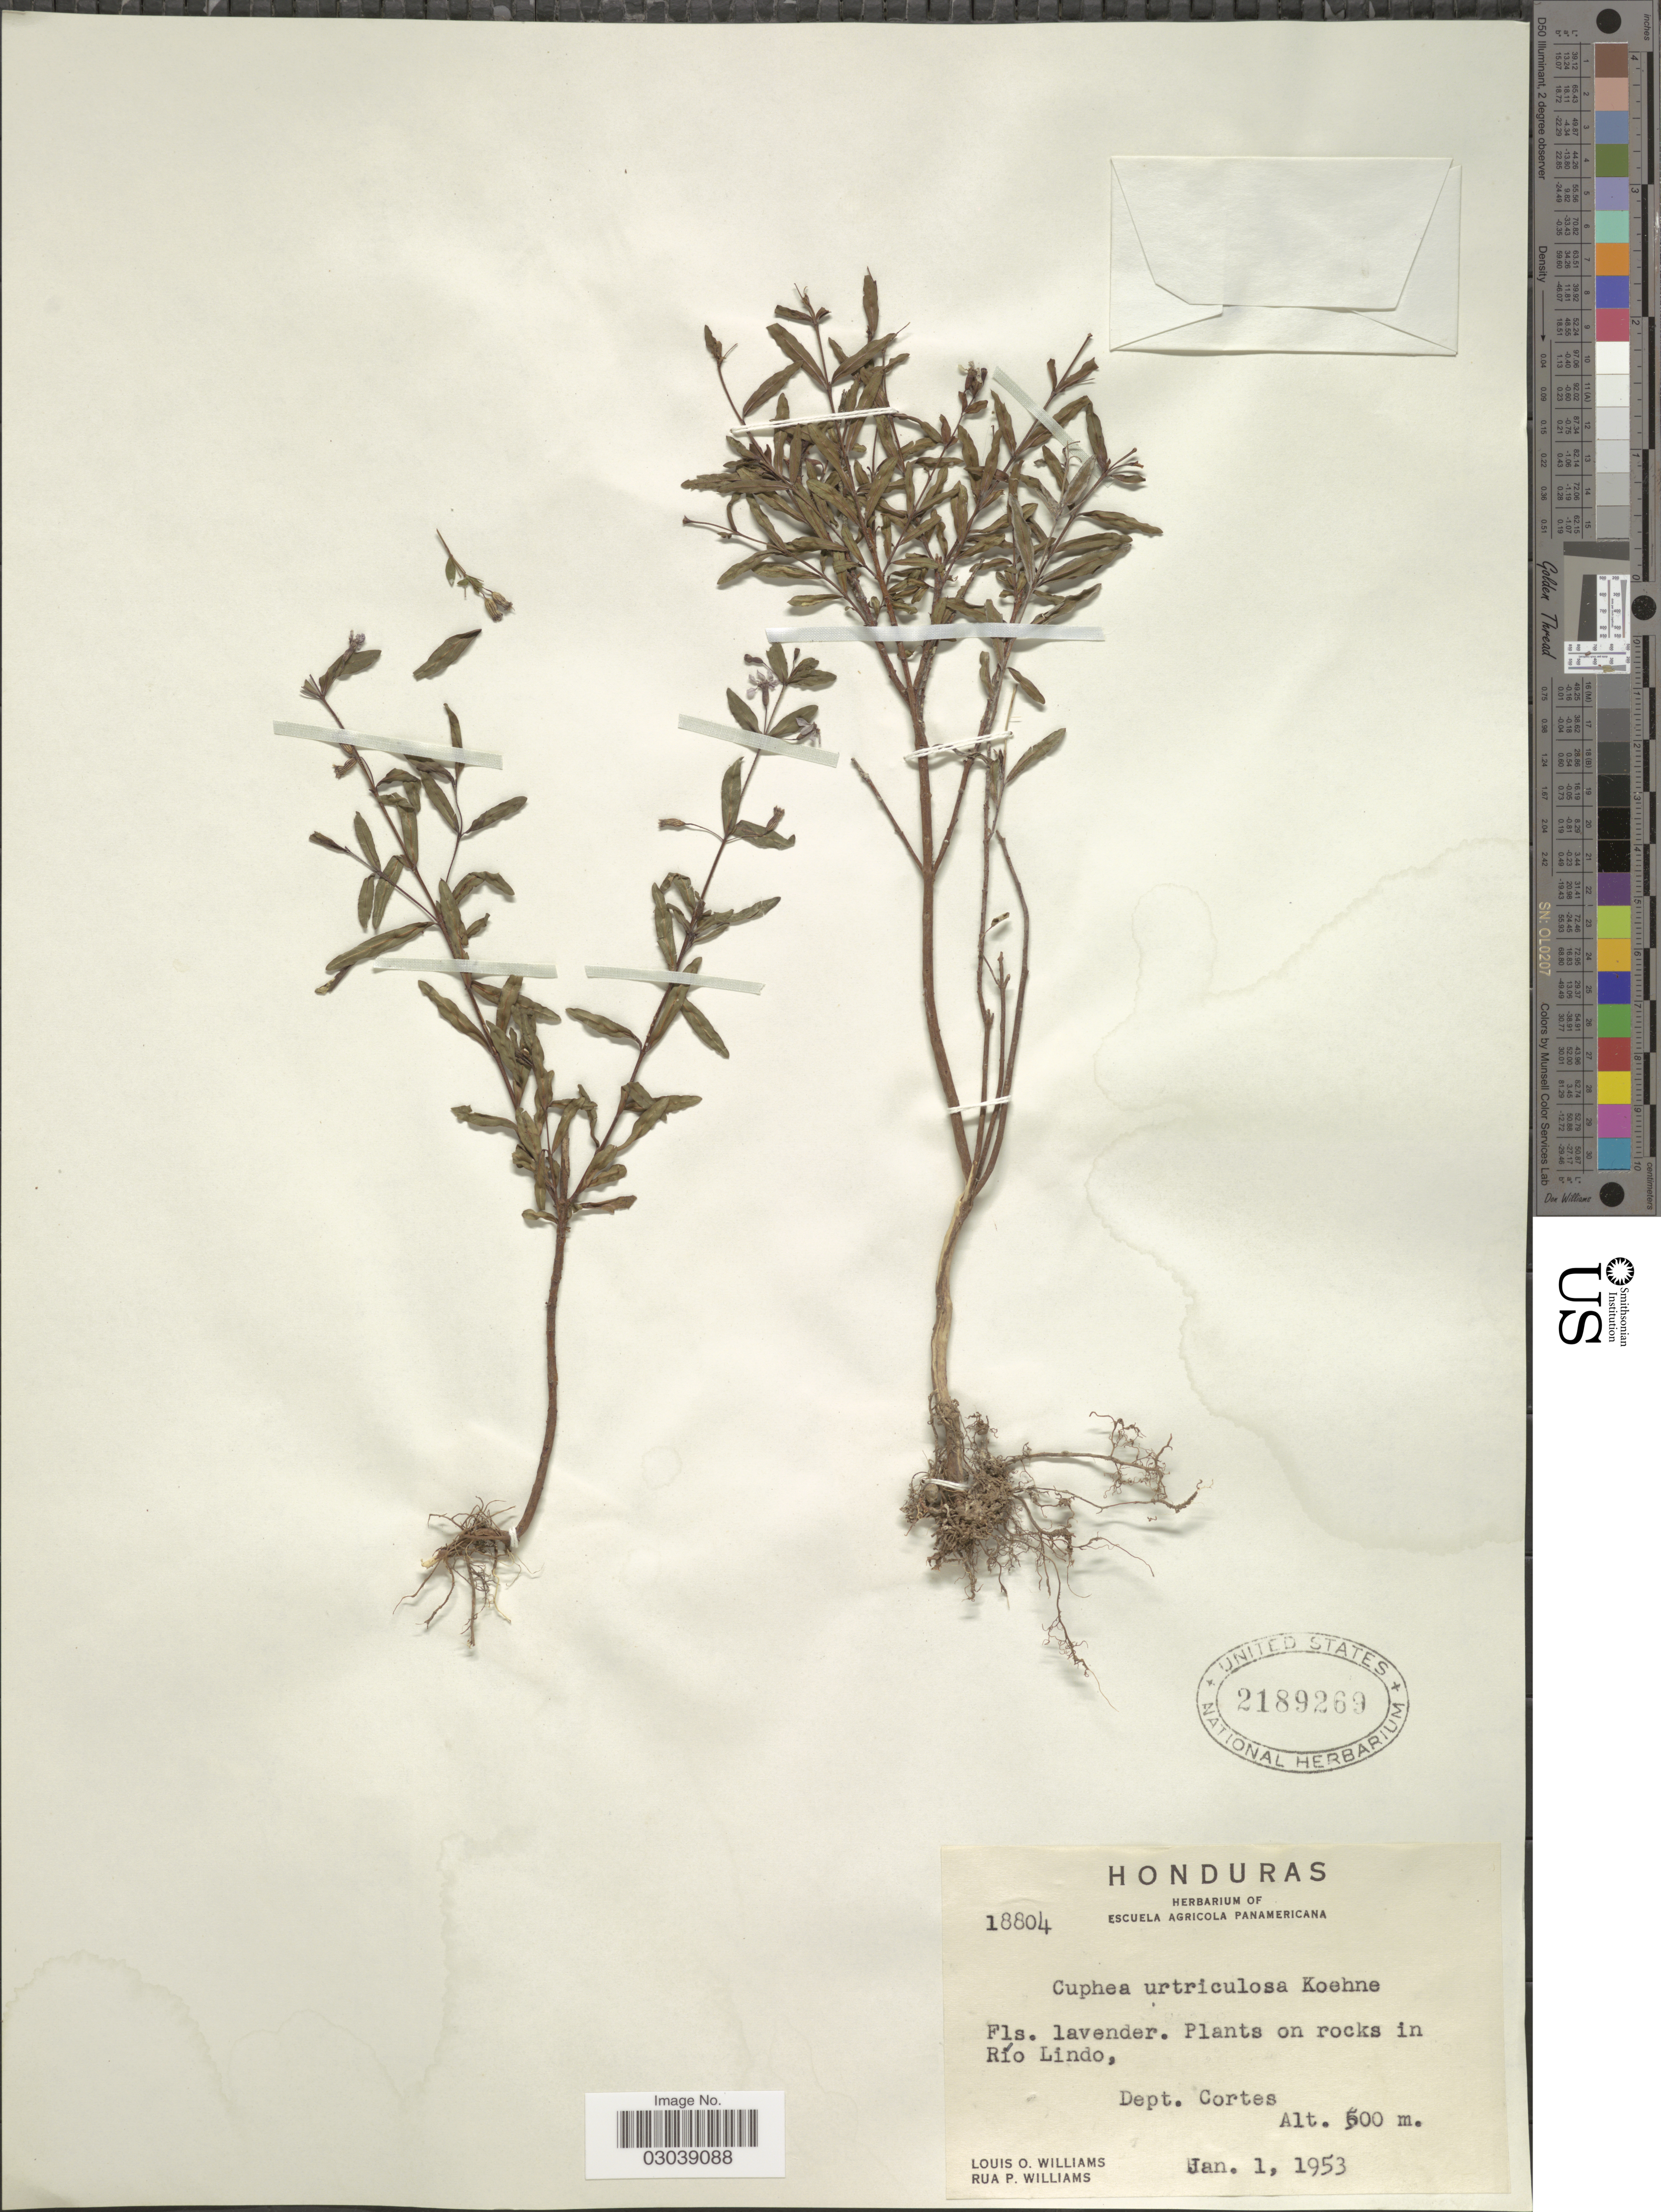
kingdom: Plantae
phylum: Tracheophyta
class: Magnoliopsida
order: Myrtales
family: Lythraceae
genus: Cuphea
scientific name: Cuphea utriculosa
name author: Koehne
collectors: L. O. Williams & R. P. Williams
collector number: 18804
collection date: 1953-01-01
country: Honduras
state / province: Cortés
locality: Río Lindo, Dept. Cortes.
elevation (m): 500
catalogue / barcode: US 2189269